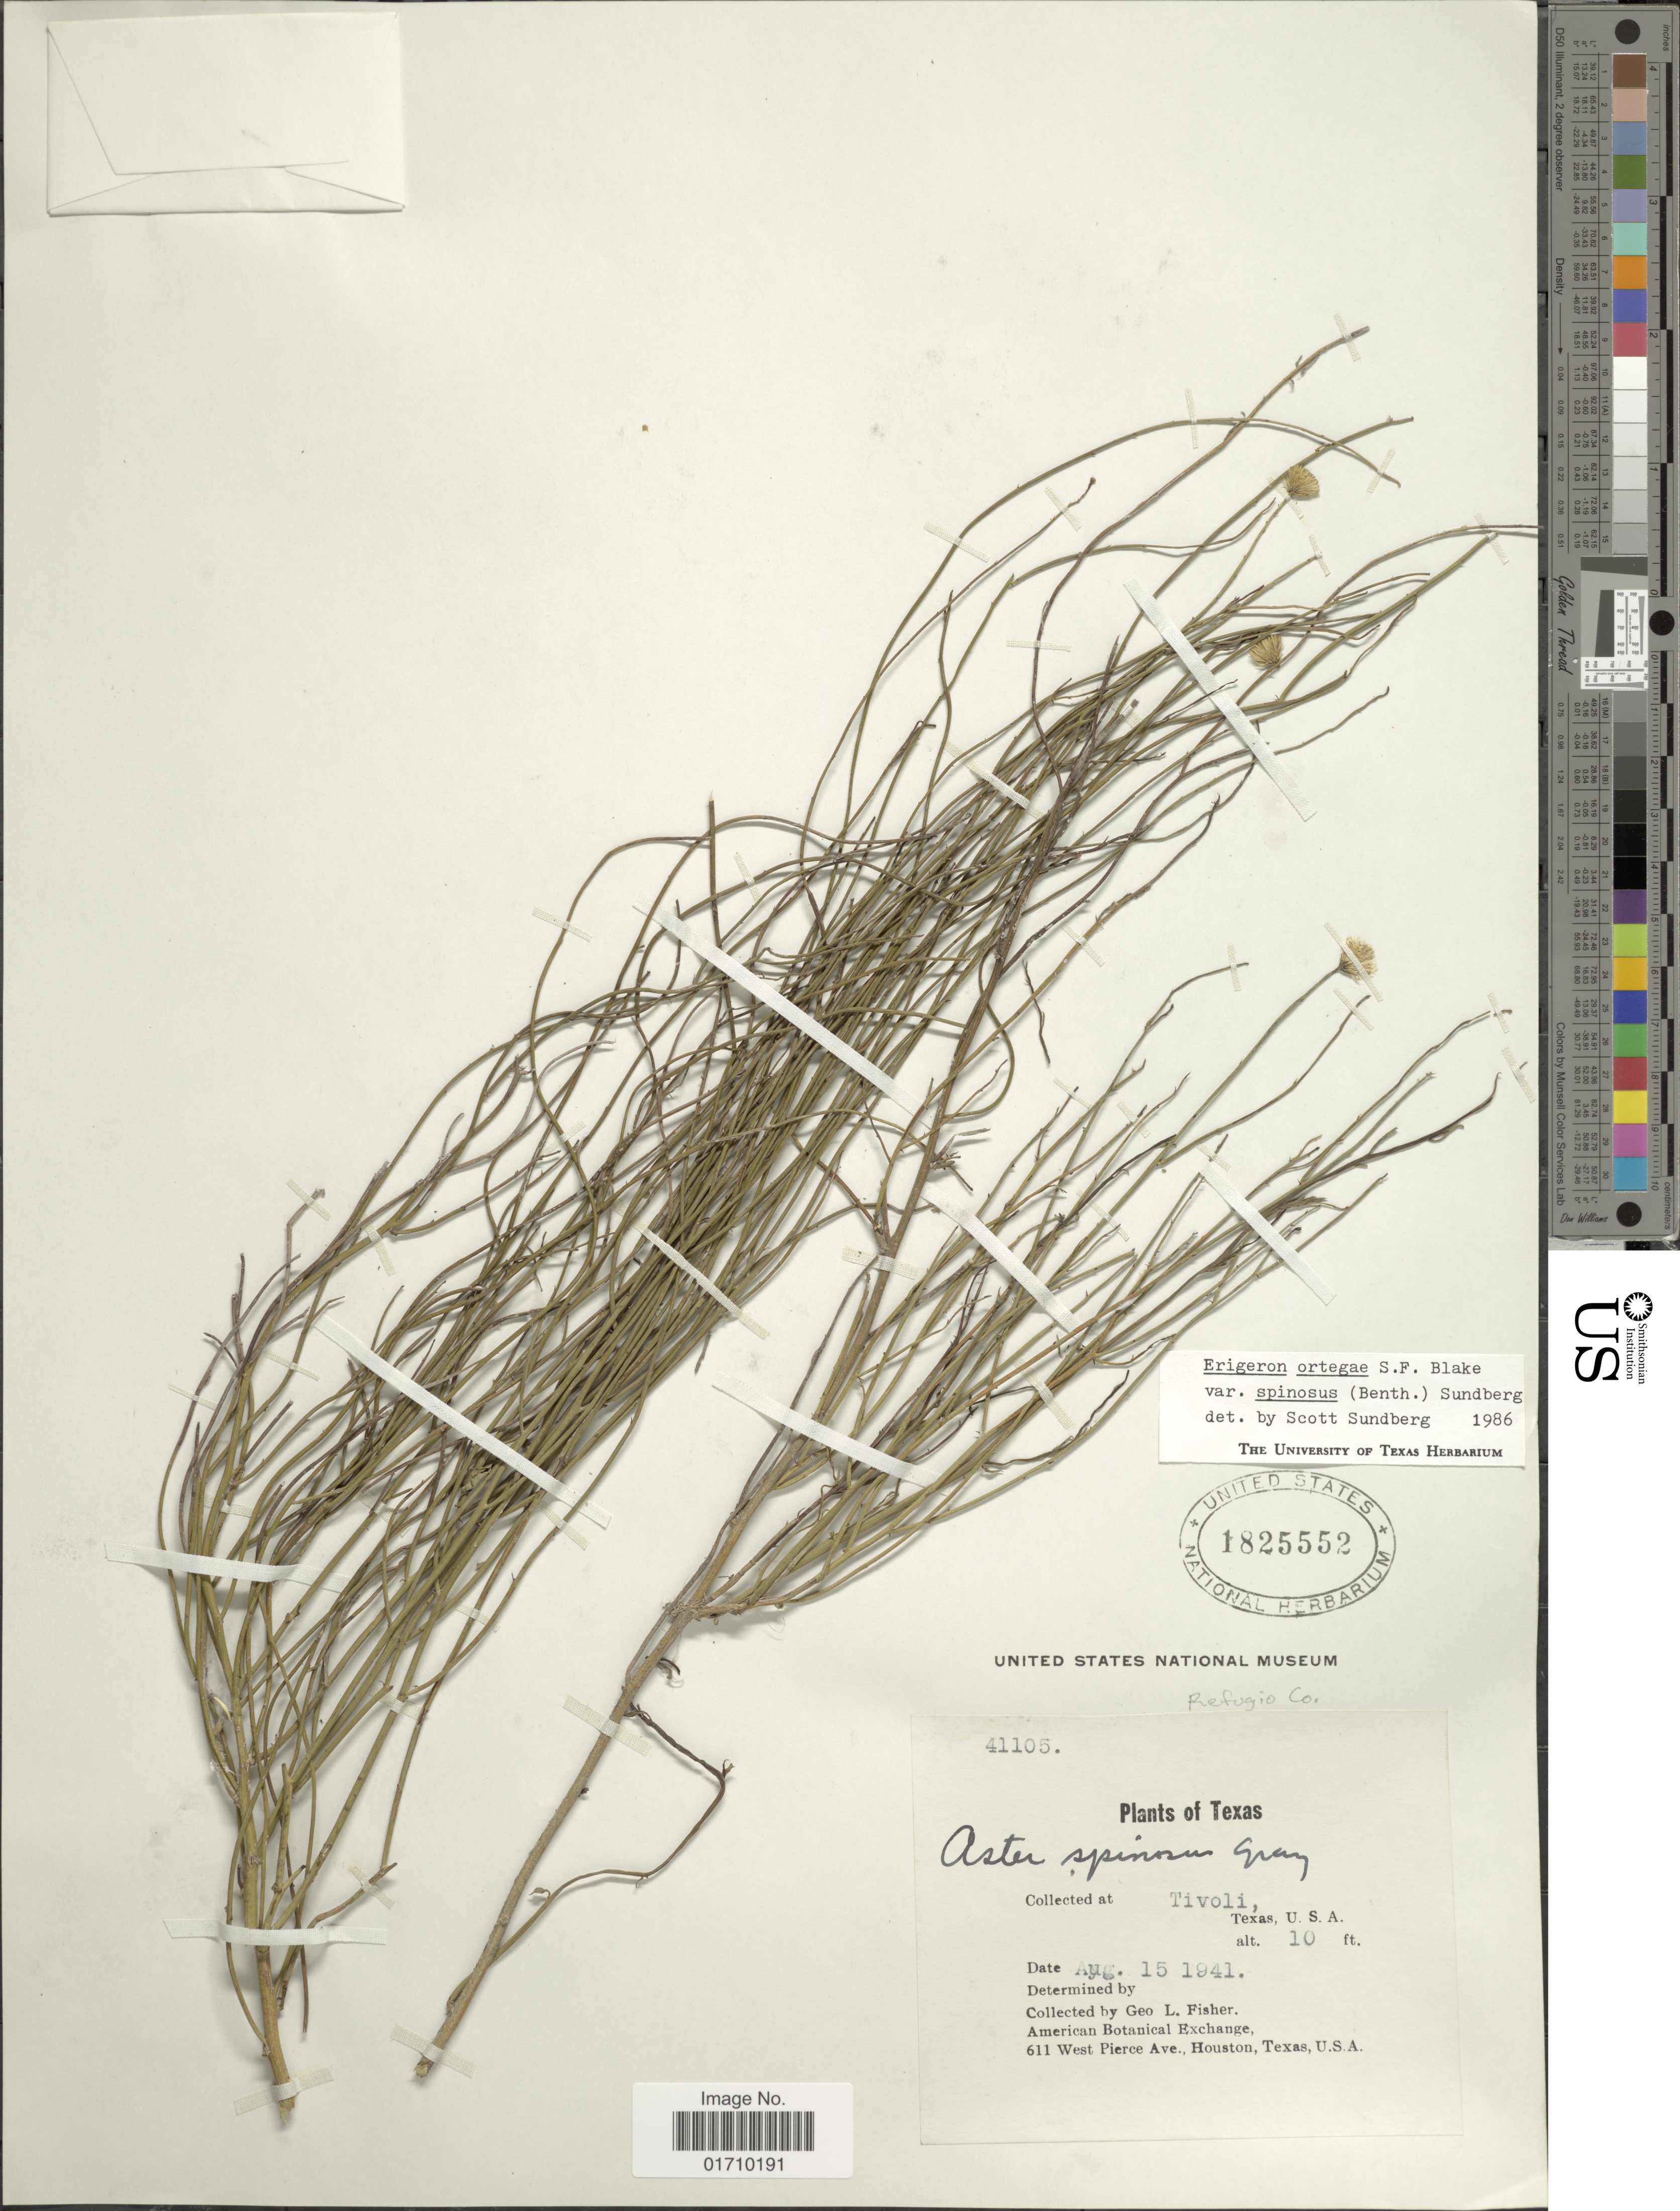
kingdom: Plantae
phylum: Tracheophyta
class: Magnoliopsida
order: Asterales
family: Asteraceae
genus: Chloracantha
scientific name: Chloracantha spinosa var. spinosa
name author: (Benth.) G.L. Nesom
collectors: G. L. Fisher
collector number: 41105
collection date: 1941-08-15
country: United States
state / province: Texas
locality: Tivoli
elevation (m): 3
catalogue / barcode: US 1825552